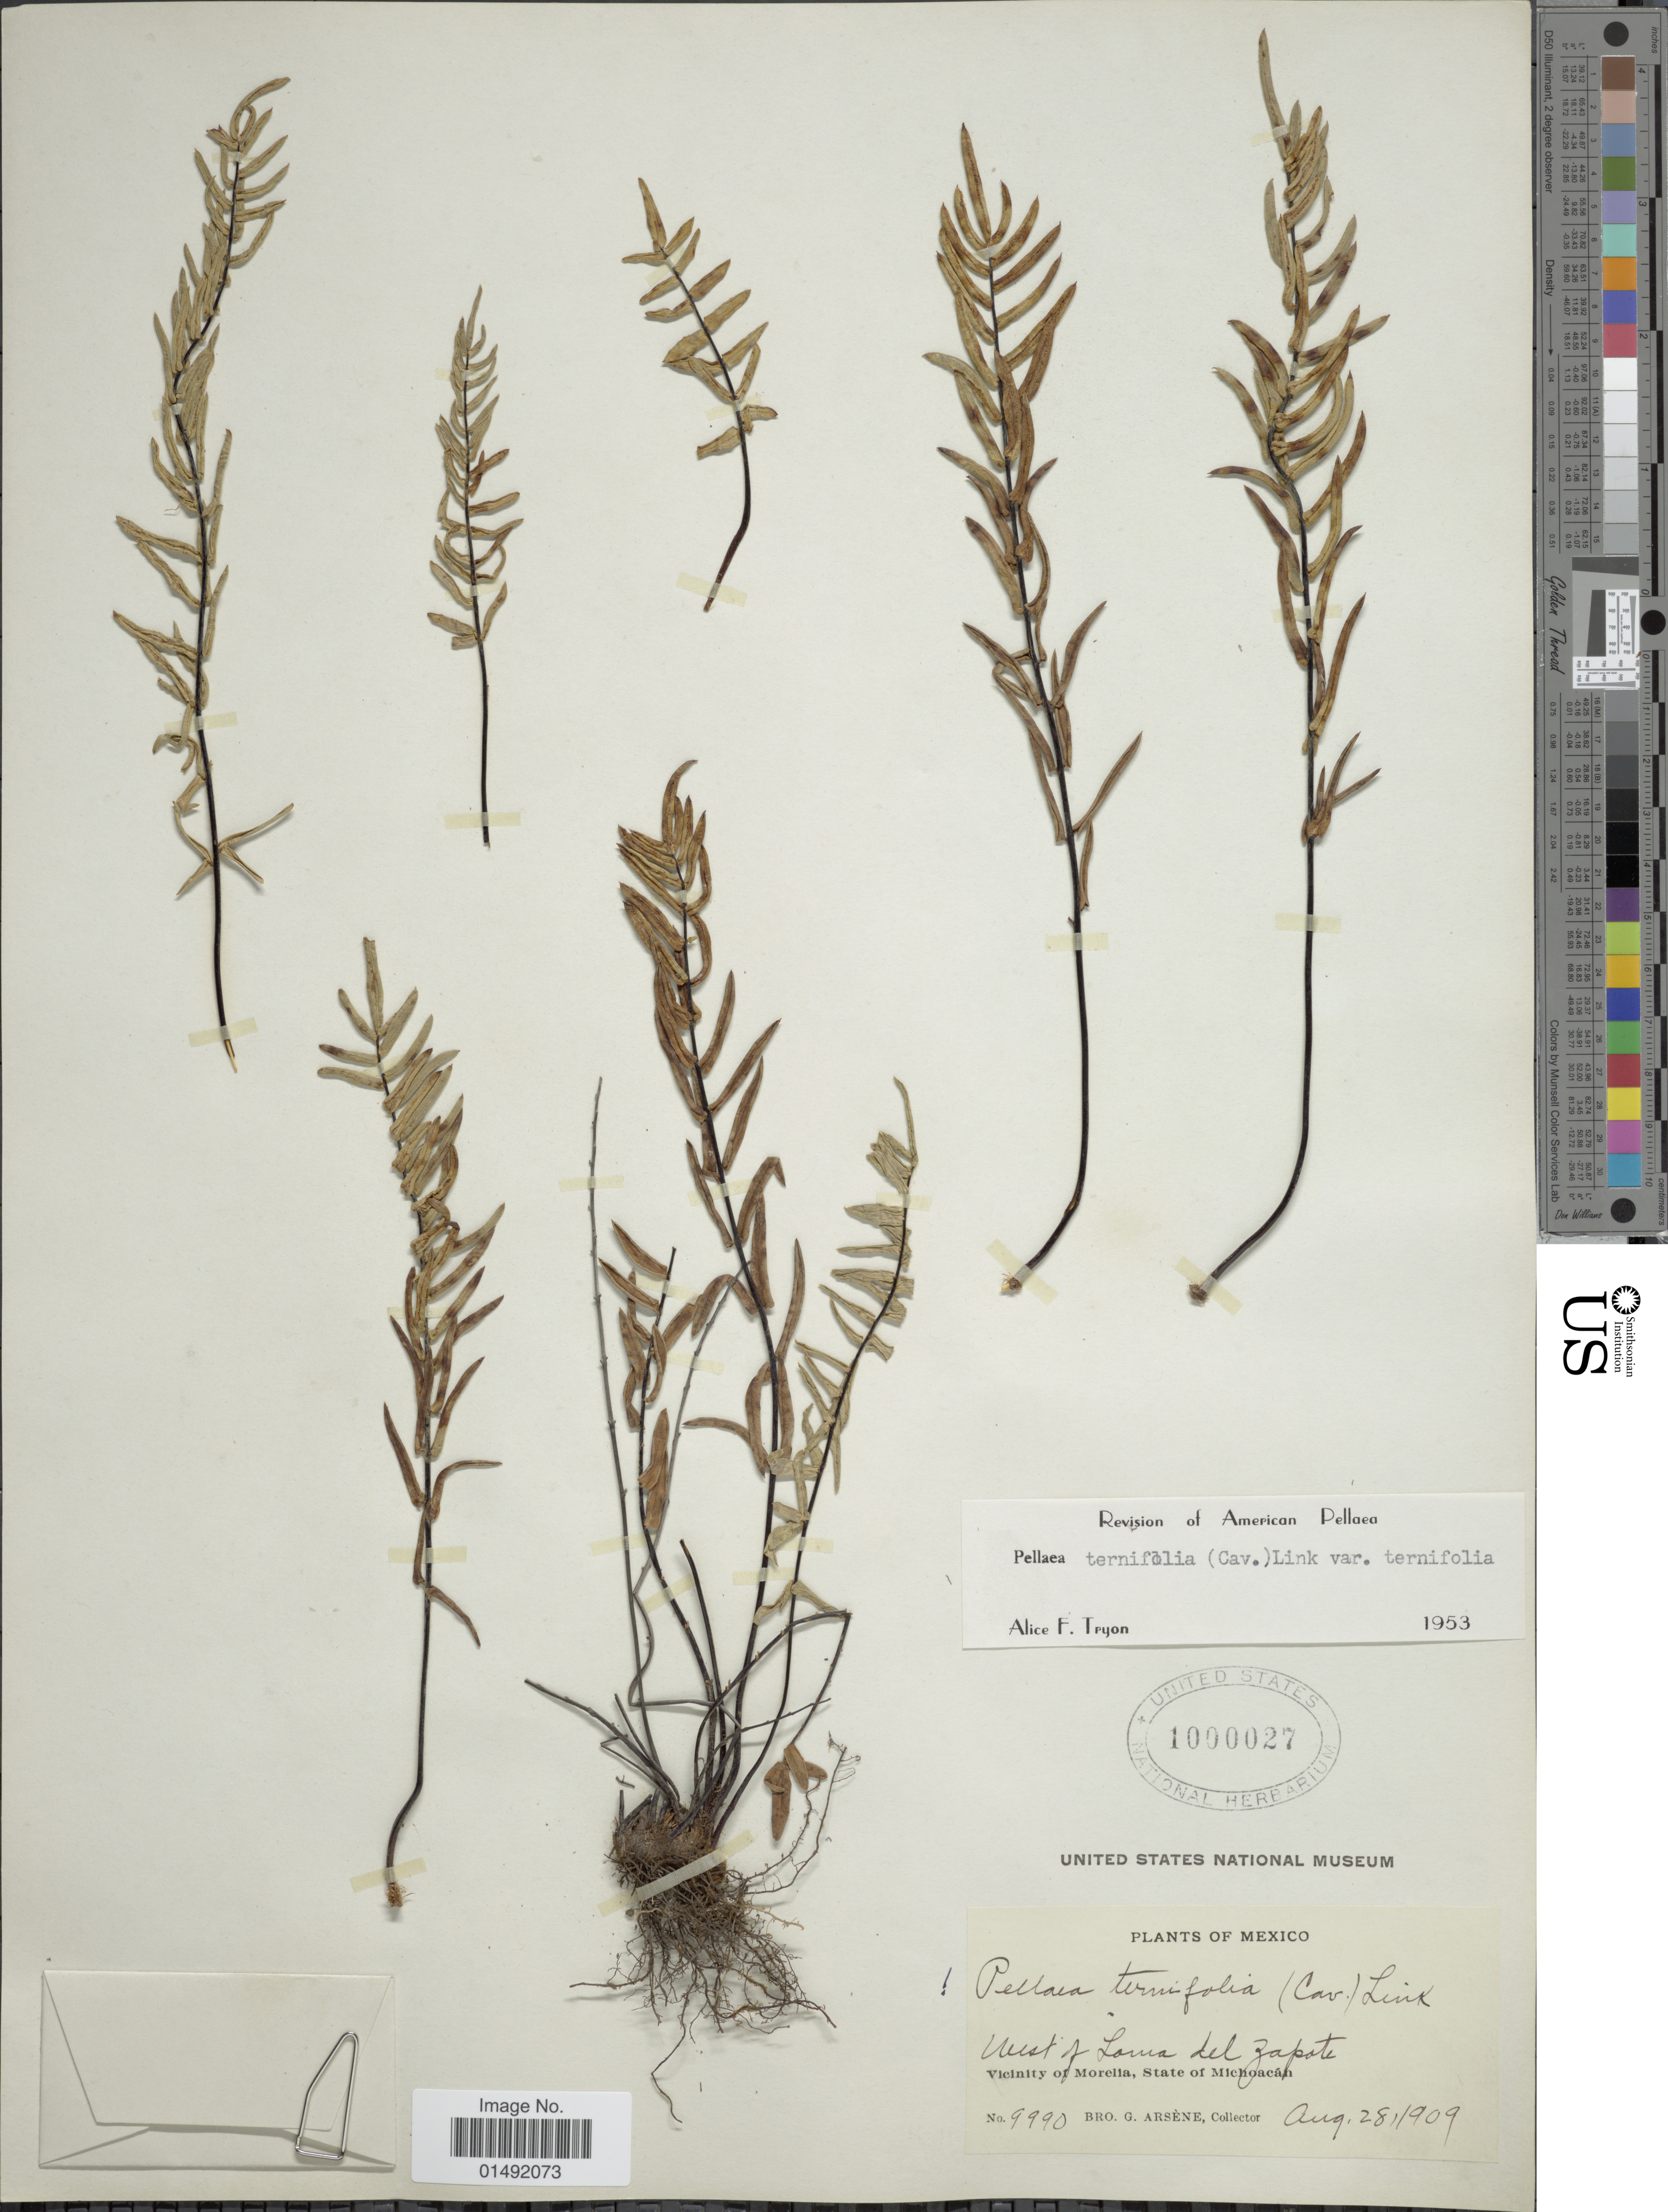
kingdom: Plantae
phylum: Tracheophyta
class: Polypodiopsida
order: Polypodiales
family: Pteridaceae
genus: Pellaea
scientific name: Pellaea ternifolia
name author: (Cav.) Link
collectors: Bro. G. Arsène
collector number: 9990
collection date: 1909-08-28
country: Mexico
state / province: Michoacán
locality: West of Loma del Zapote, Vicinity of Morelia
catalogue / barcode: US 1000027